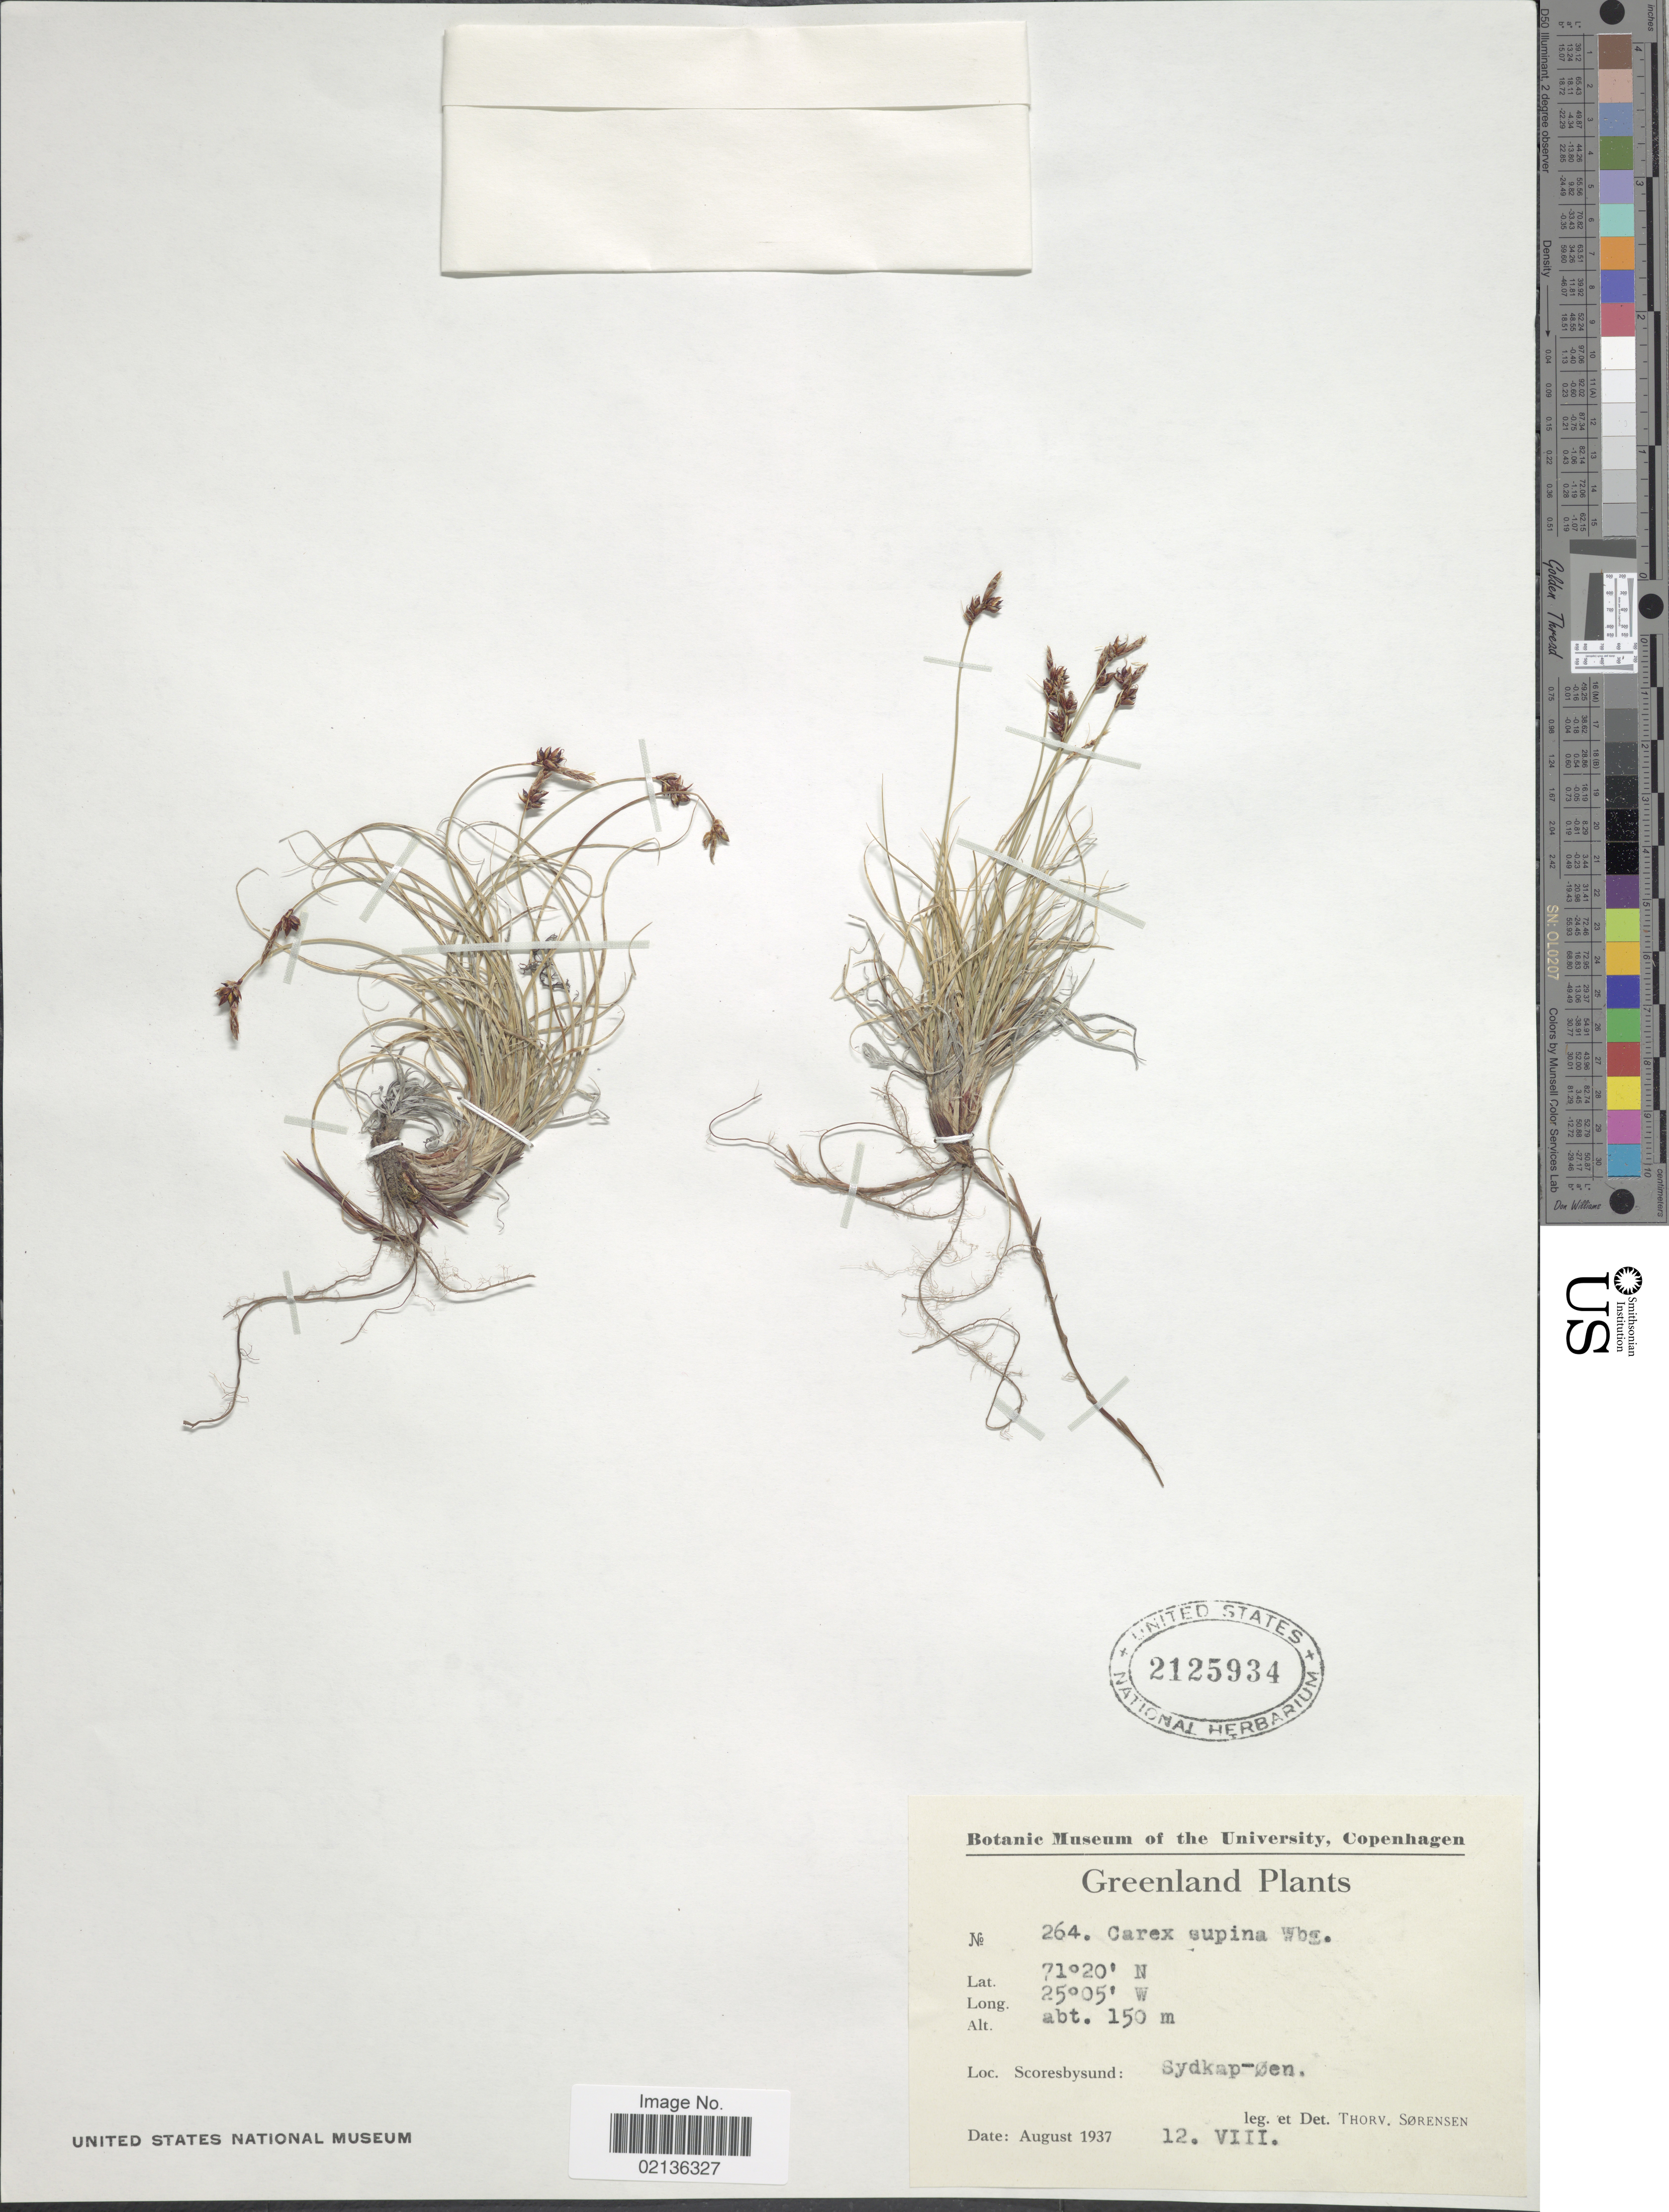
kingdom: Plantae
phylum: Tracheophyta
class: Liliopsida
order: Poales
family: Cyperaceae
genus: Carex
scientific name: Carex supina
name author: Willd. ex Wahlenb.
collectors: T. Sorensen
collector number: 264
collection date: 1937-08-12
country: Greenland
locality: Scoresbysund: Sydkap-øen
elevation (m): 150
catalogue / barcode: US 2125934